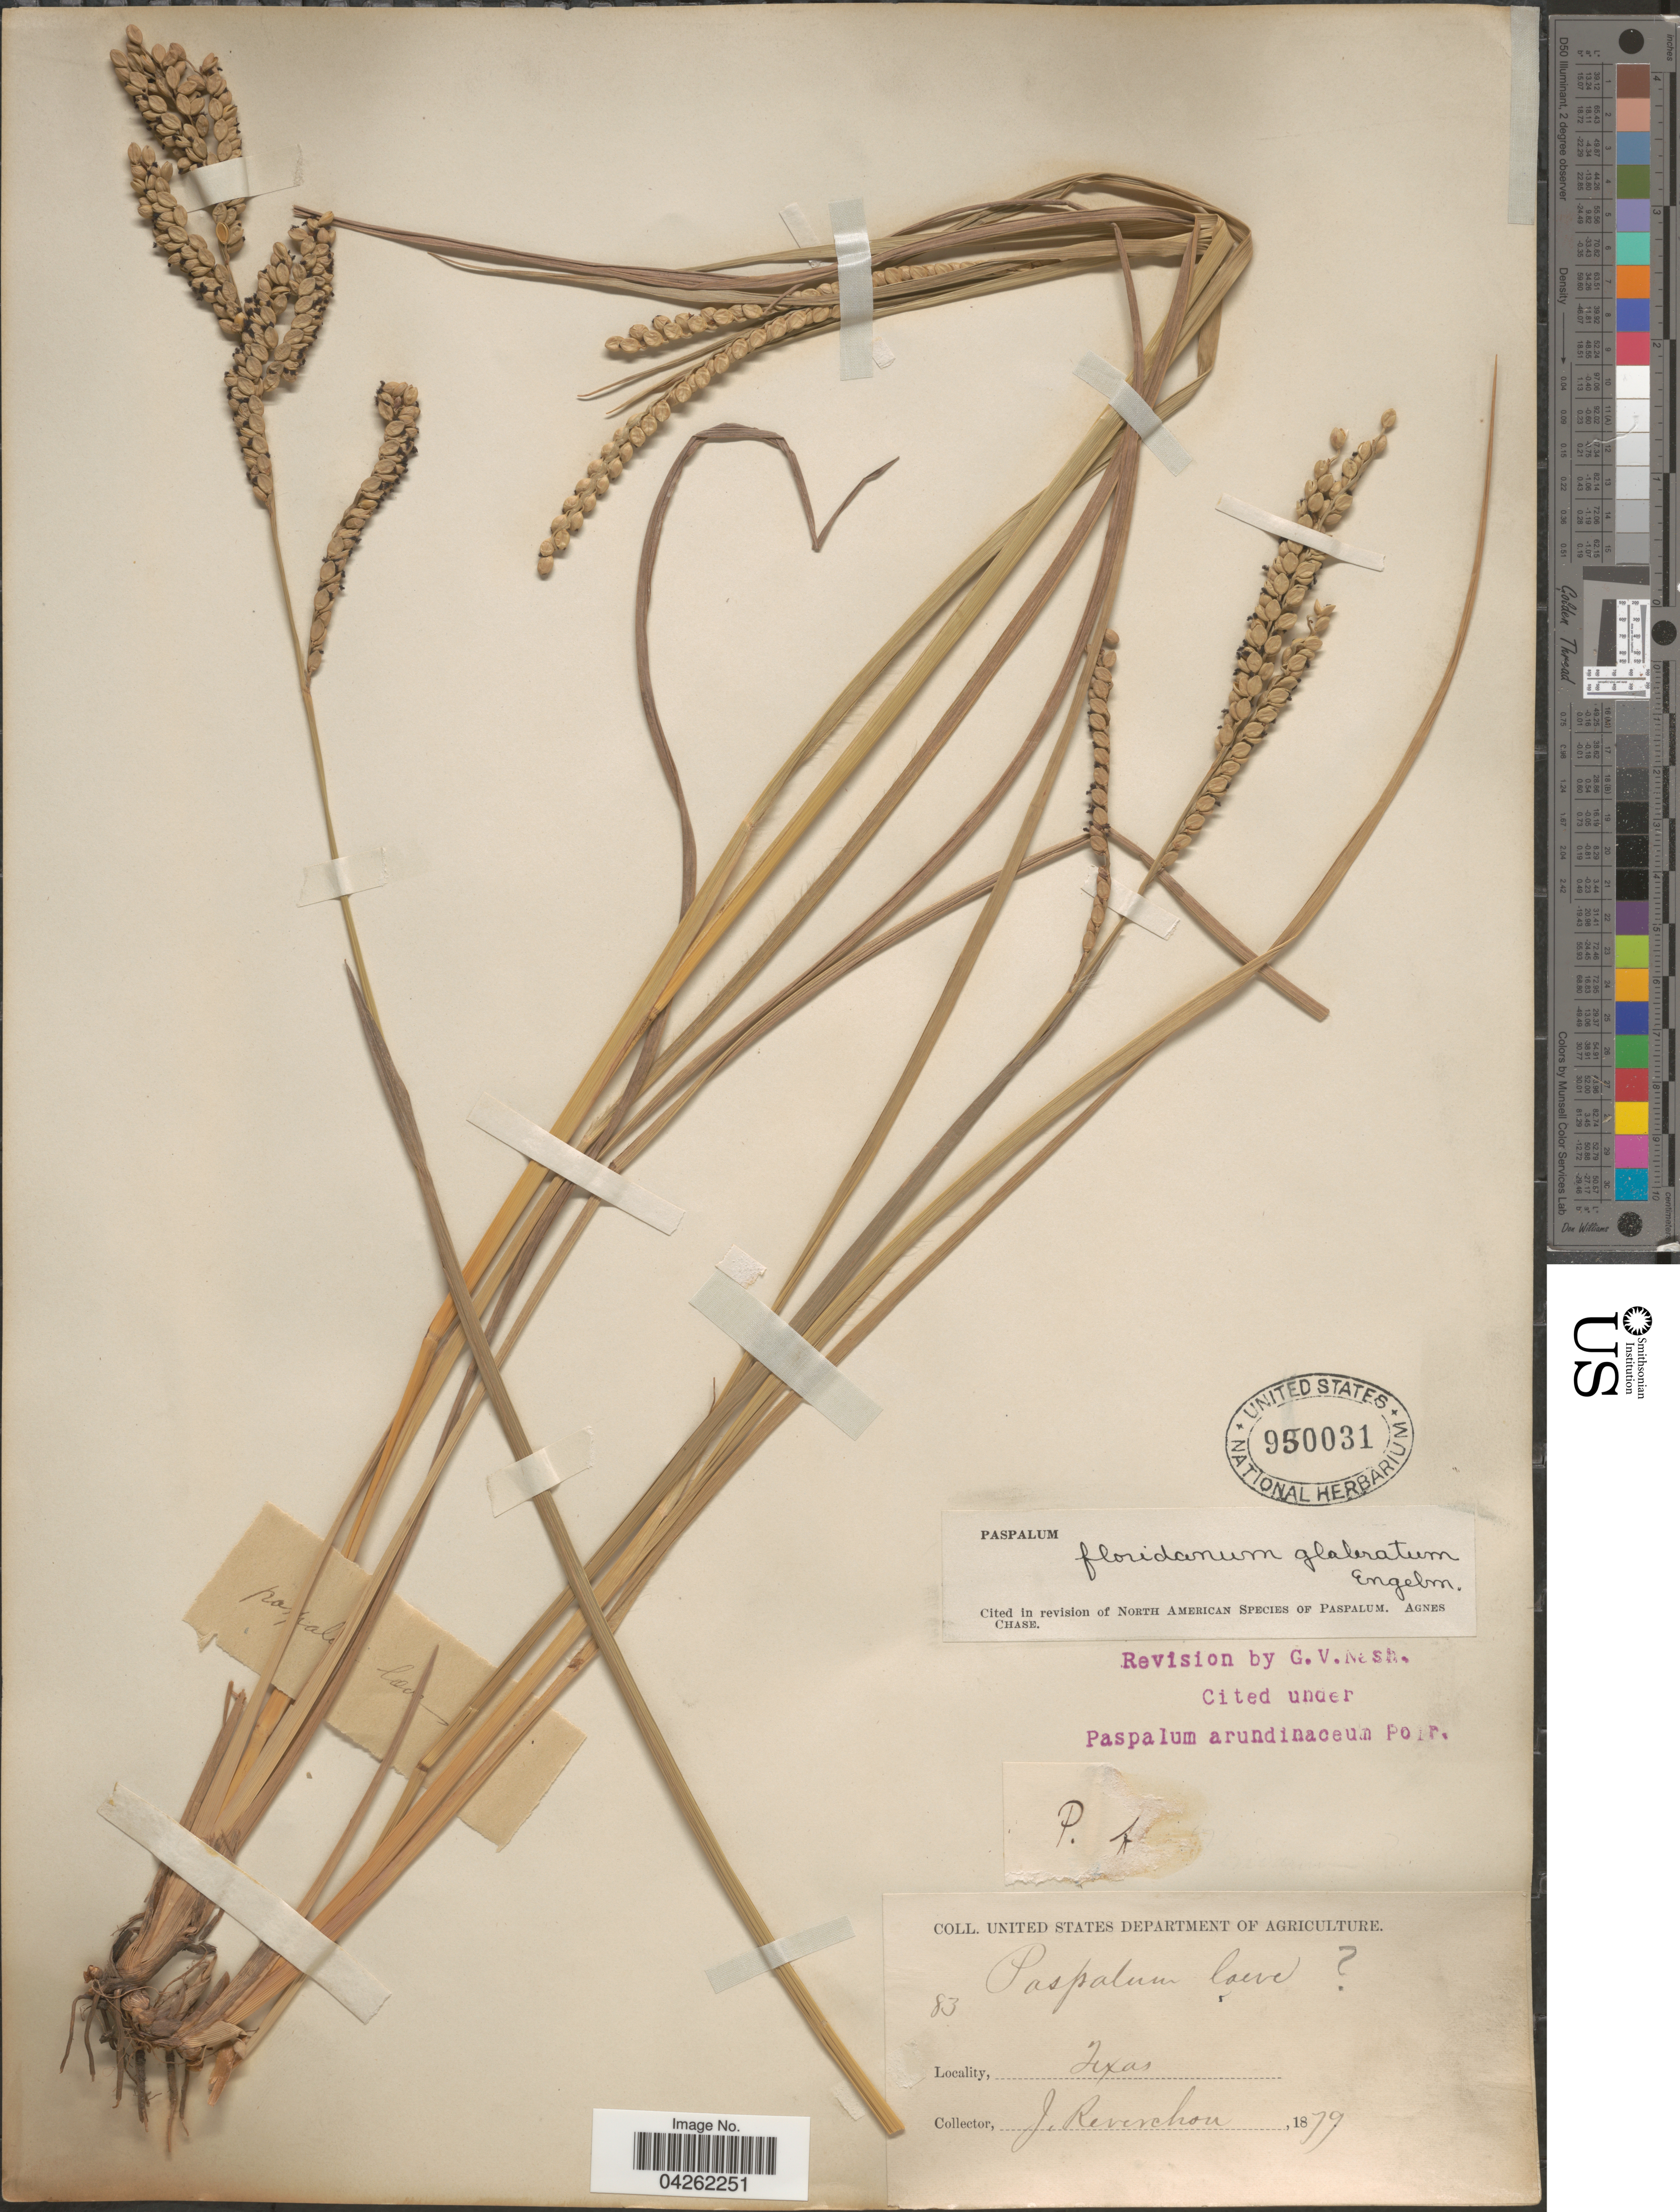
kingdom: Plantae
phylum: Tracheophyta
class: Liliopsida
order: Poales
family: Poaceae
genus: Paspalum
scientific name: Paspalum floridanum var. glabratum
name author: Engelm. ex Vasey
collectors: J. Reverchon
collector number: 83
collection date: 1879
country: United States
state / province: Texas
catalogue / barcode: US 950031